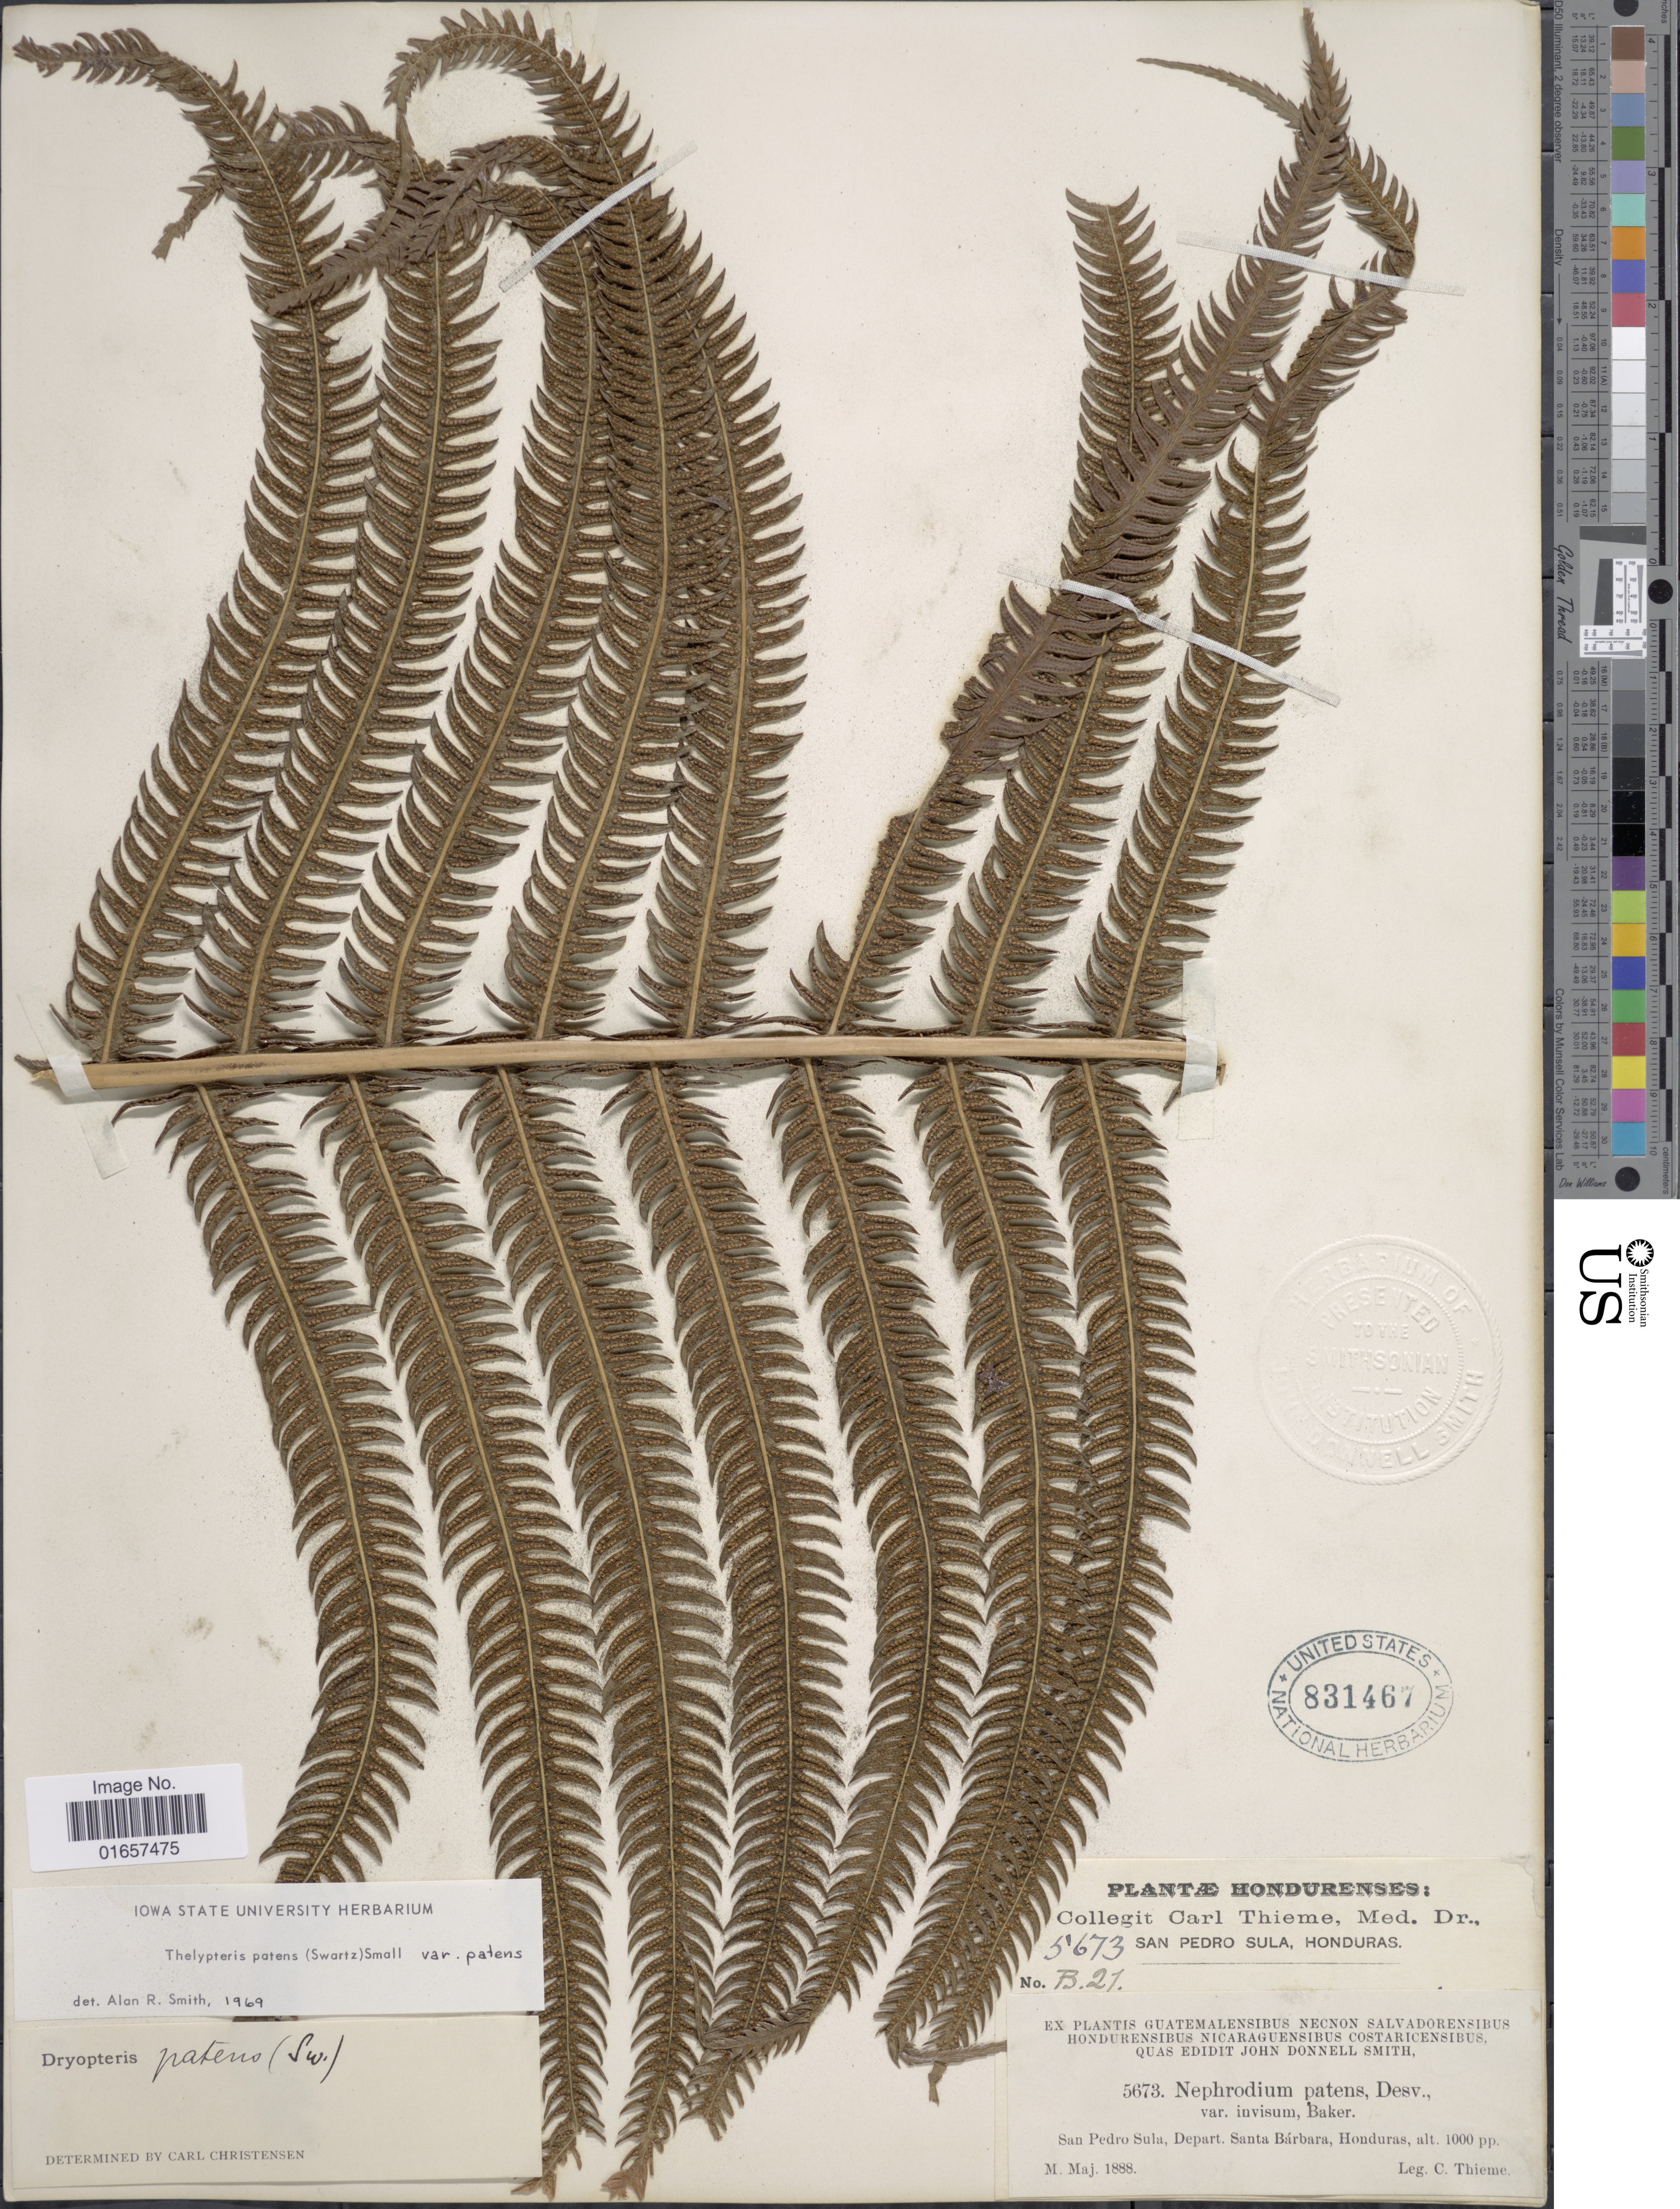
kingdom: Plantae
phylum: Tracheophyta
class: Polypodiopsida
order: Polypodiales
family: Thelypteridaceae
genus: Christella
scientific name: Christella patens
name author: (Sw.) Holttum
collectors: C. Thieme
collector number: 5673/B21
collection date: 1888-05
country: Honduras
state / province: Santa Bárbara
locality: Hondurenses, San Pedro Sula, Honduras, Depart. Santa Bárbara.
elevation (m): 305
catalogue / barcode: US 831467